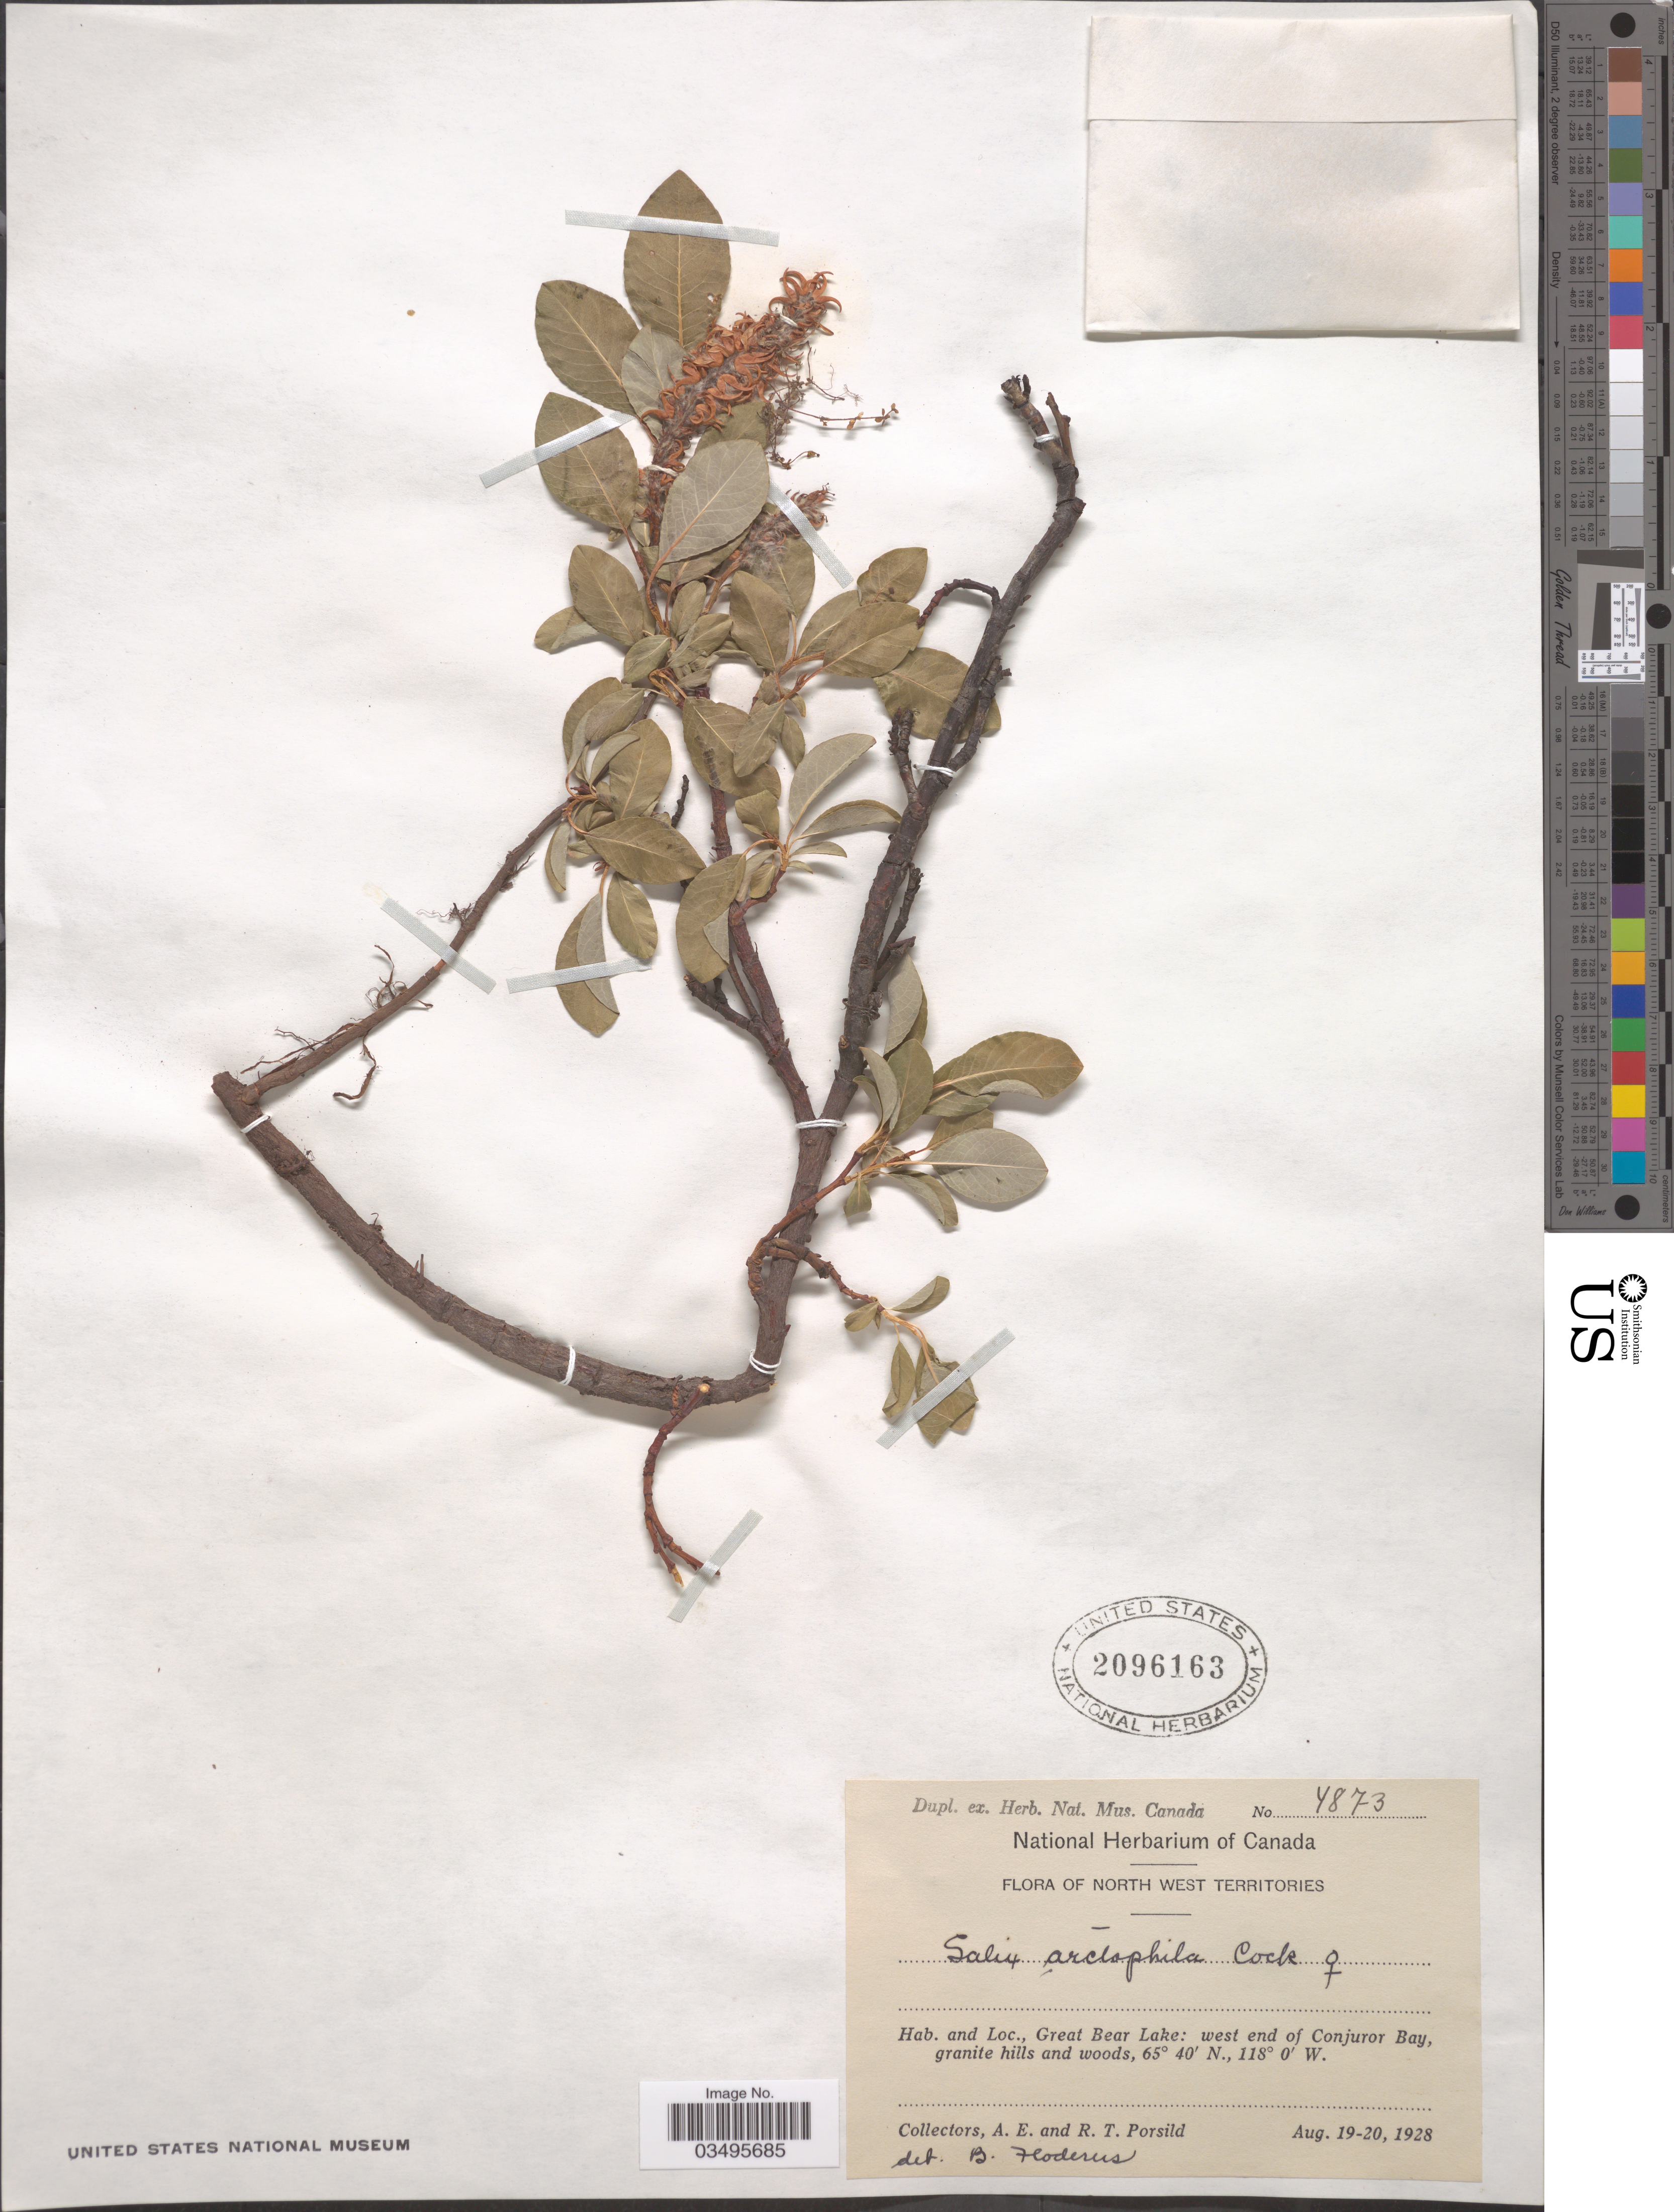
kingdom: Plantae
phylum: Tracheophyta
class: Magnoliopsida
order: Malpighiales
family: Salicaceae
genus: Salix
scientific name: Salix arctophila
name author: Cockerell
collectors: A. E. Porsild & R. T. Porsild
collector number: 4873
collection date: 1928-08-19/1928-08-20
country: Canada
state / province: Northwest Territories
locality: Great Bear Lake: west end of Conjuror Bay, granite hills and woods.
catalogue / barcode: US 2096163